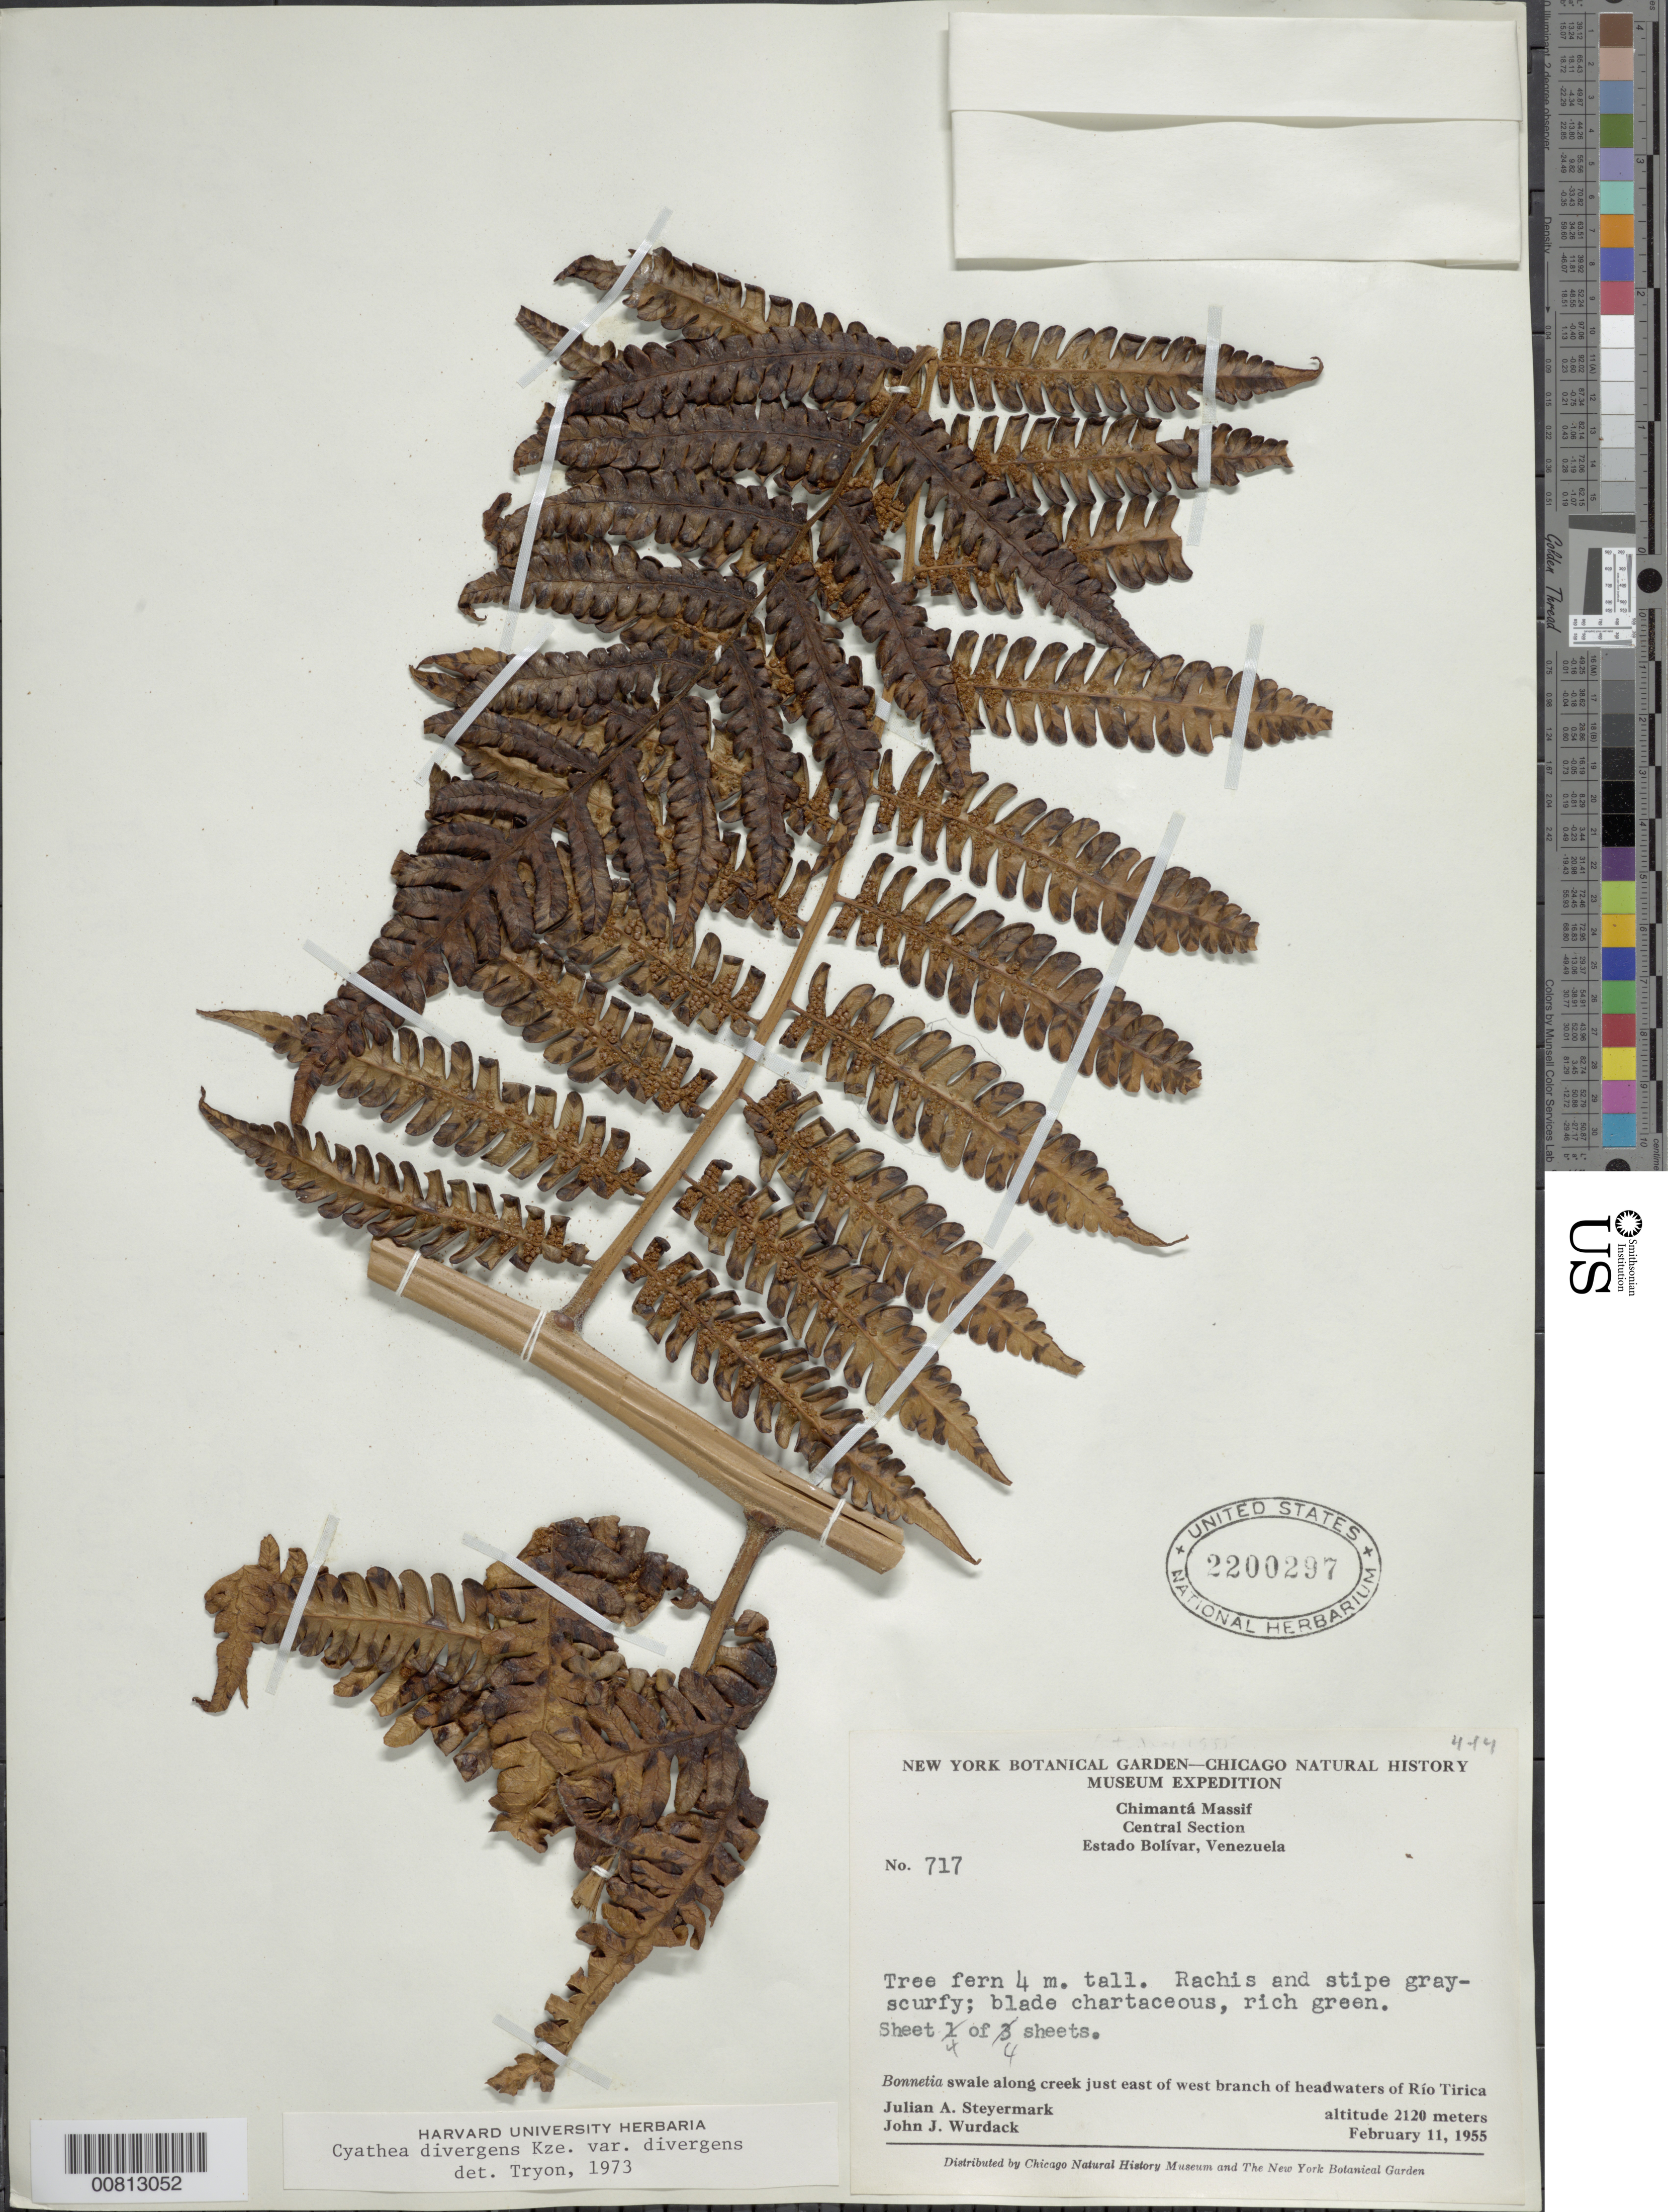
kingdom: Plantae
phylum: Tracheophyta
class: Polypodiopsida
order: Cyatheales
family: Cyatheaceae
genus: Cyathea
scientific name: Cyathea divergens var. divergens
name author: Kunze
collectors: J. Steyermark & J. J. Wurdack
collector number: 717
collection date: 1955-02-11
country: Venezuela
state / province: Bolivar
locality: Chimantá Massif. Central Section. Estado Bolívar, Venezuela. Bonnetia swale along creek just east of west branch of headwaters of Río Tirica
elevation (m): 2120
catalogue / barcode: US 2200297